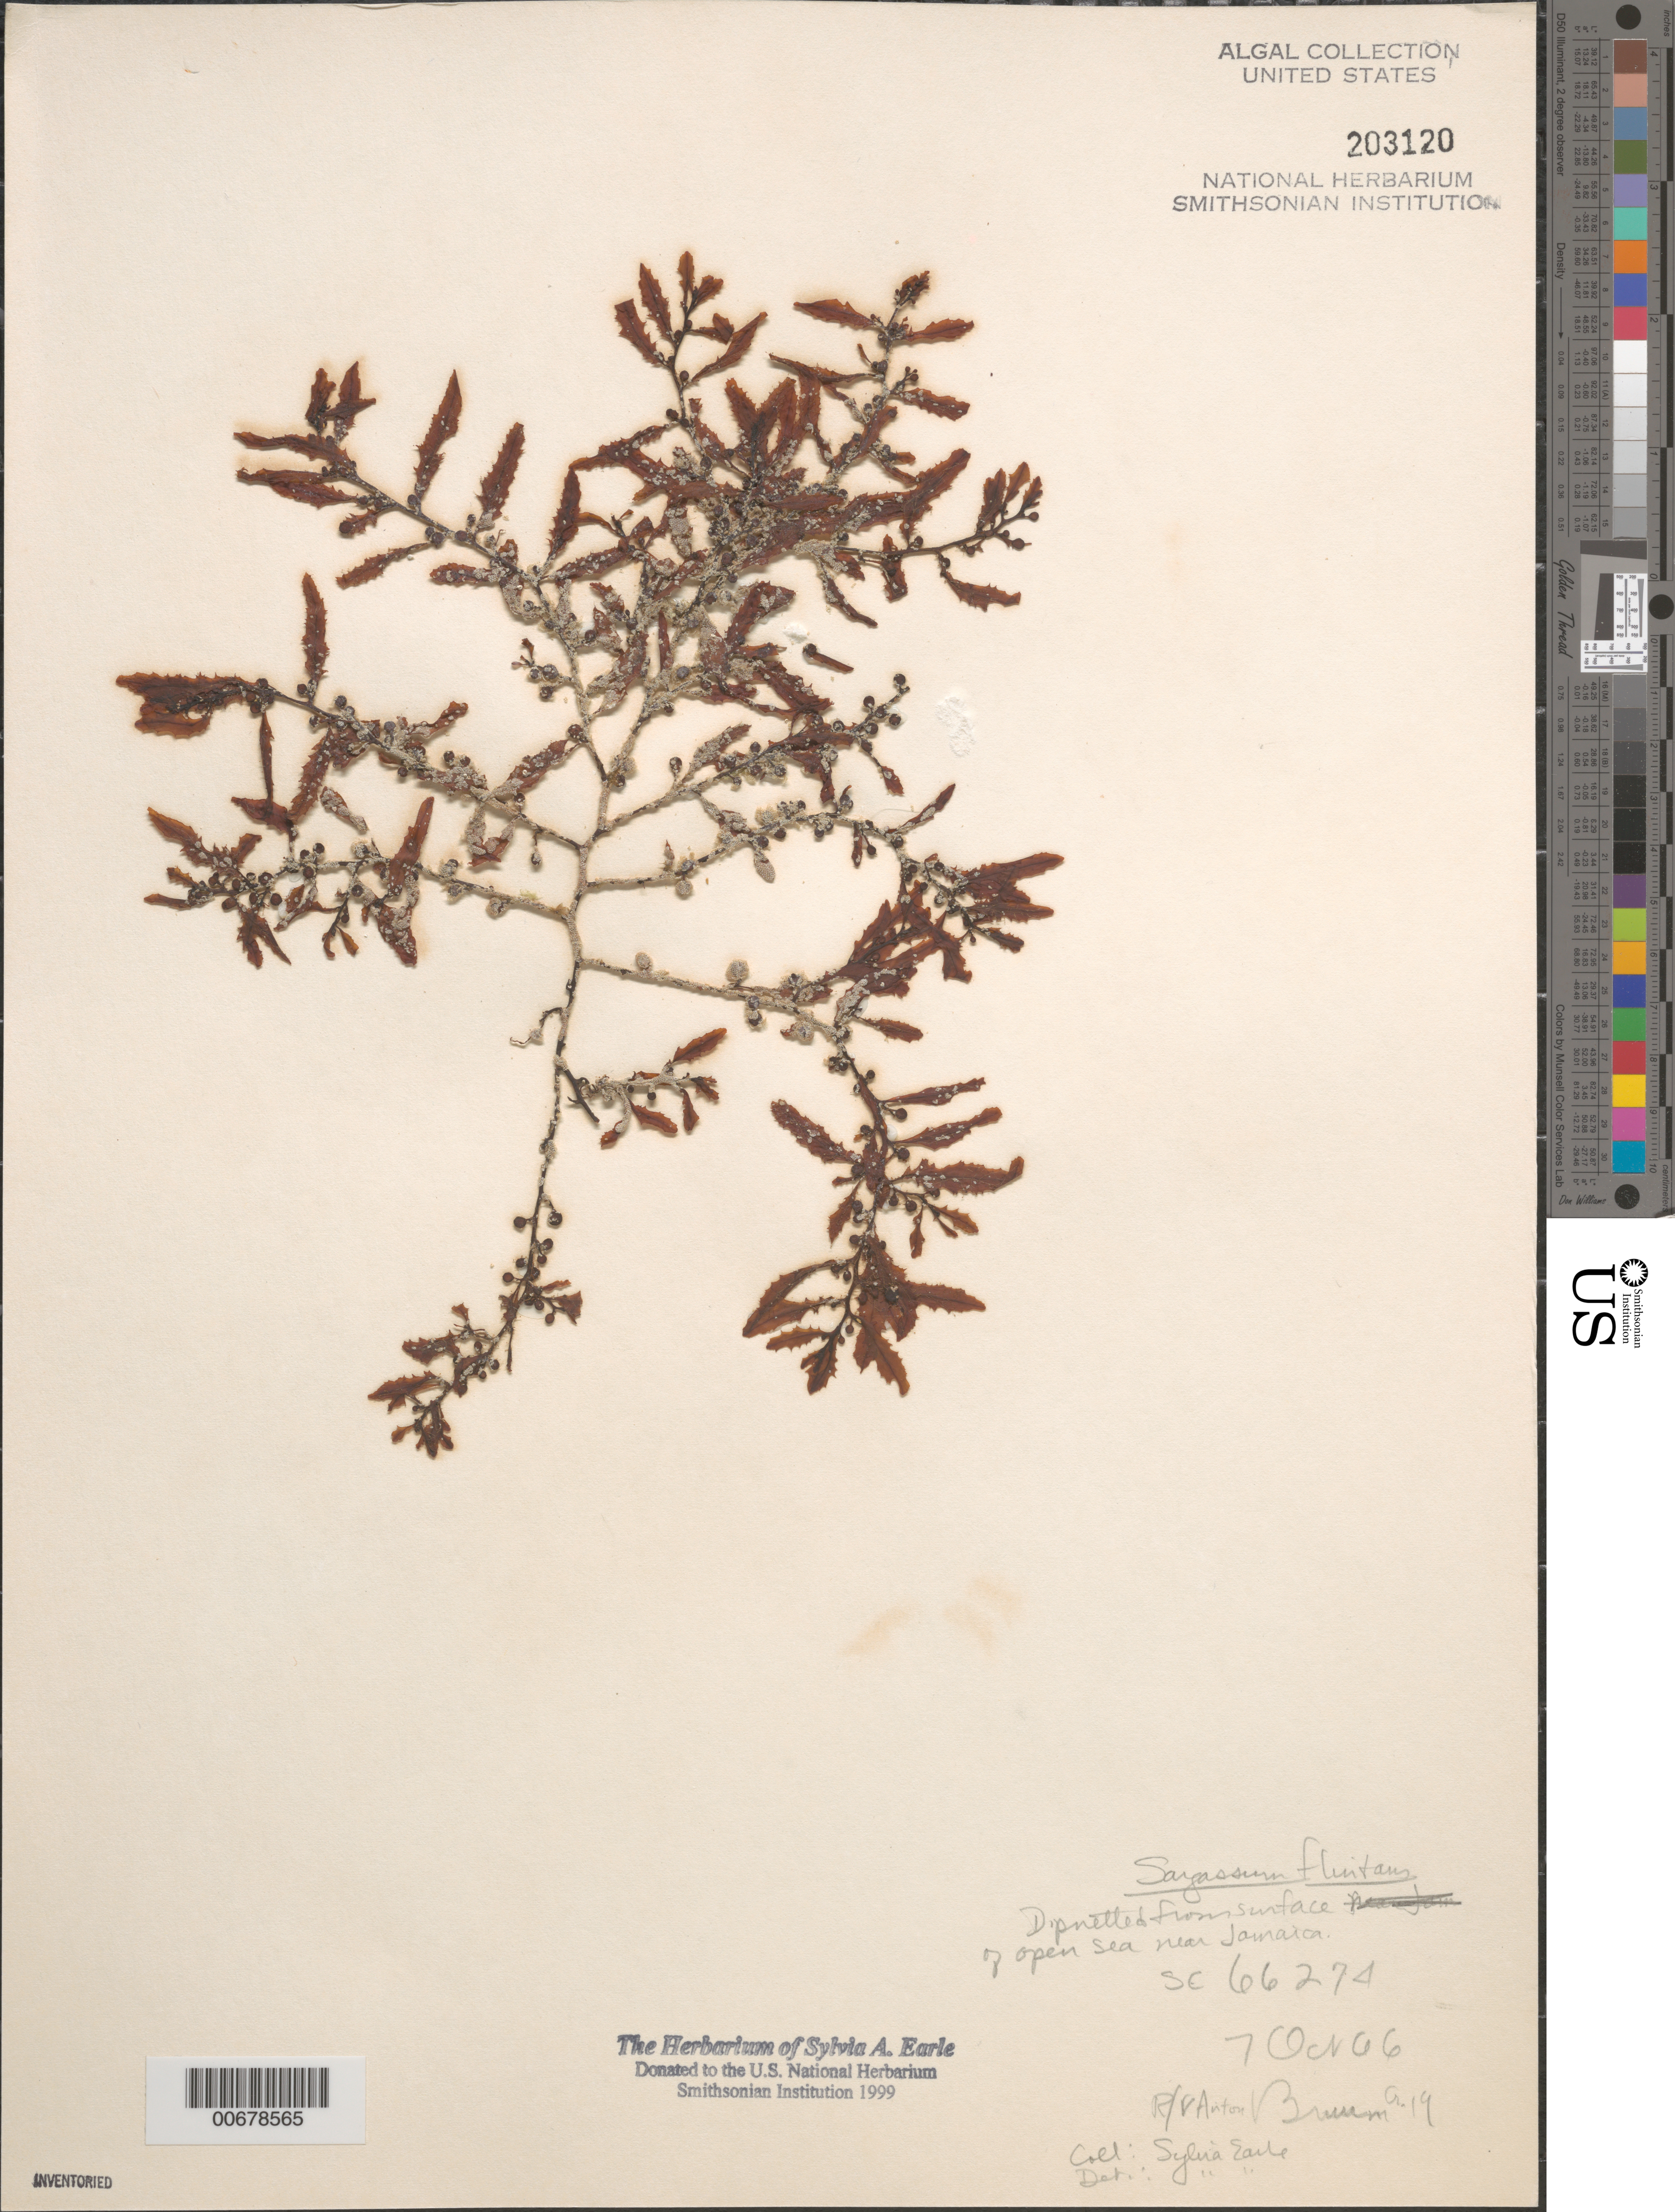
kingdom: Chromista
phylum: Ochrophyta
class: Phaeophyceae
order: Fucales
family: Sargassaceae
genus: Sargassum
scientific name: Sargassum fluitans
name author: (Børgesen) Børgesen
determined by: Earle, S. A.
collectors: S. A. Earle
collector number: SE 66274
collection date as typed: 07 Oct 1966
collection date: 1966-10-07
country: Panama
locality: Caribbean Sea near Jamaica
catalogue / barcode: US 203120